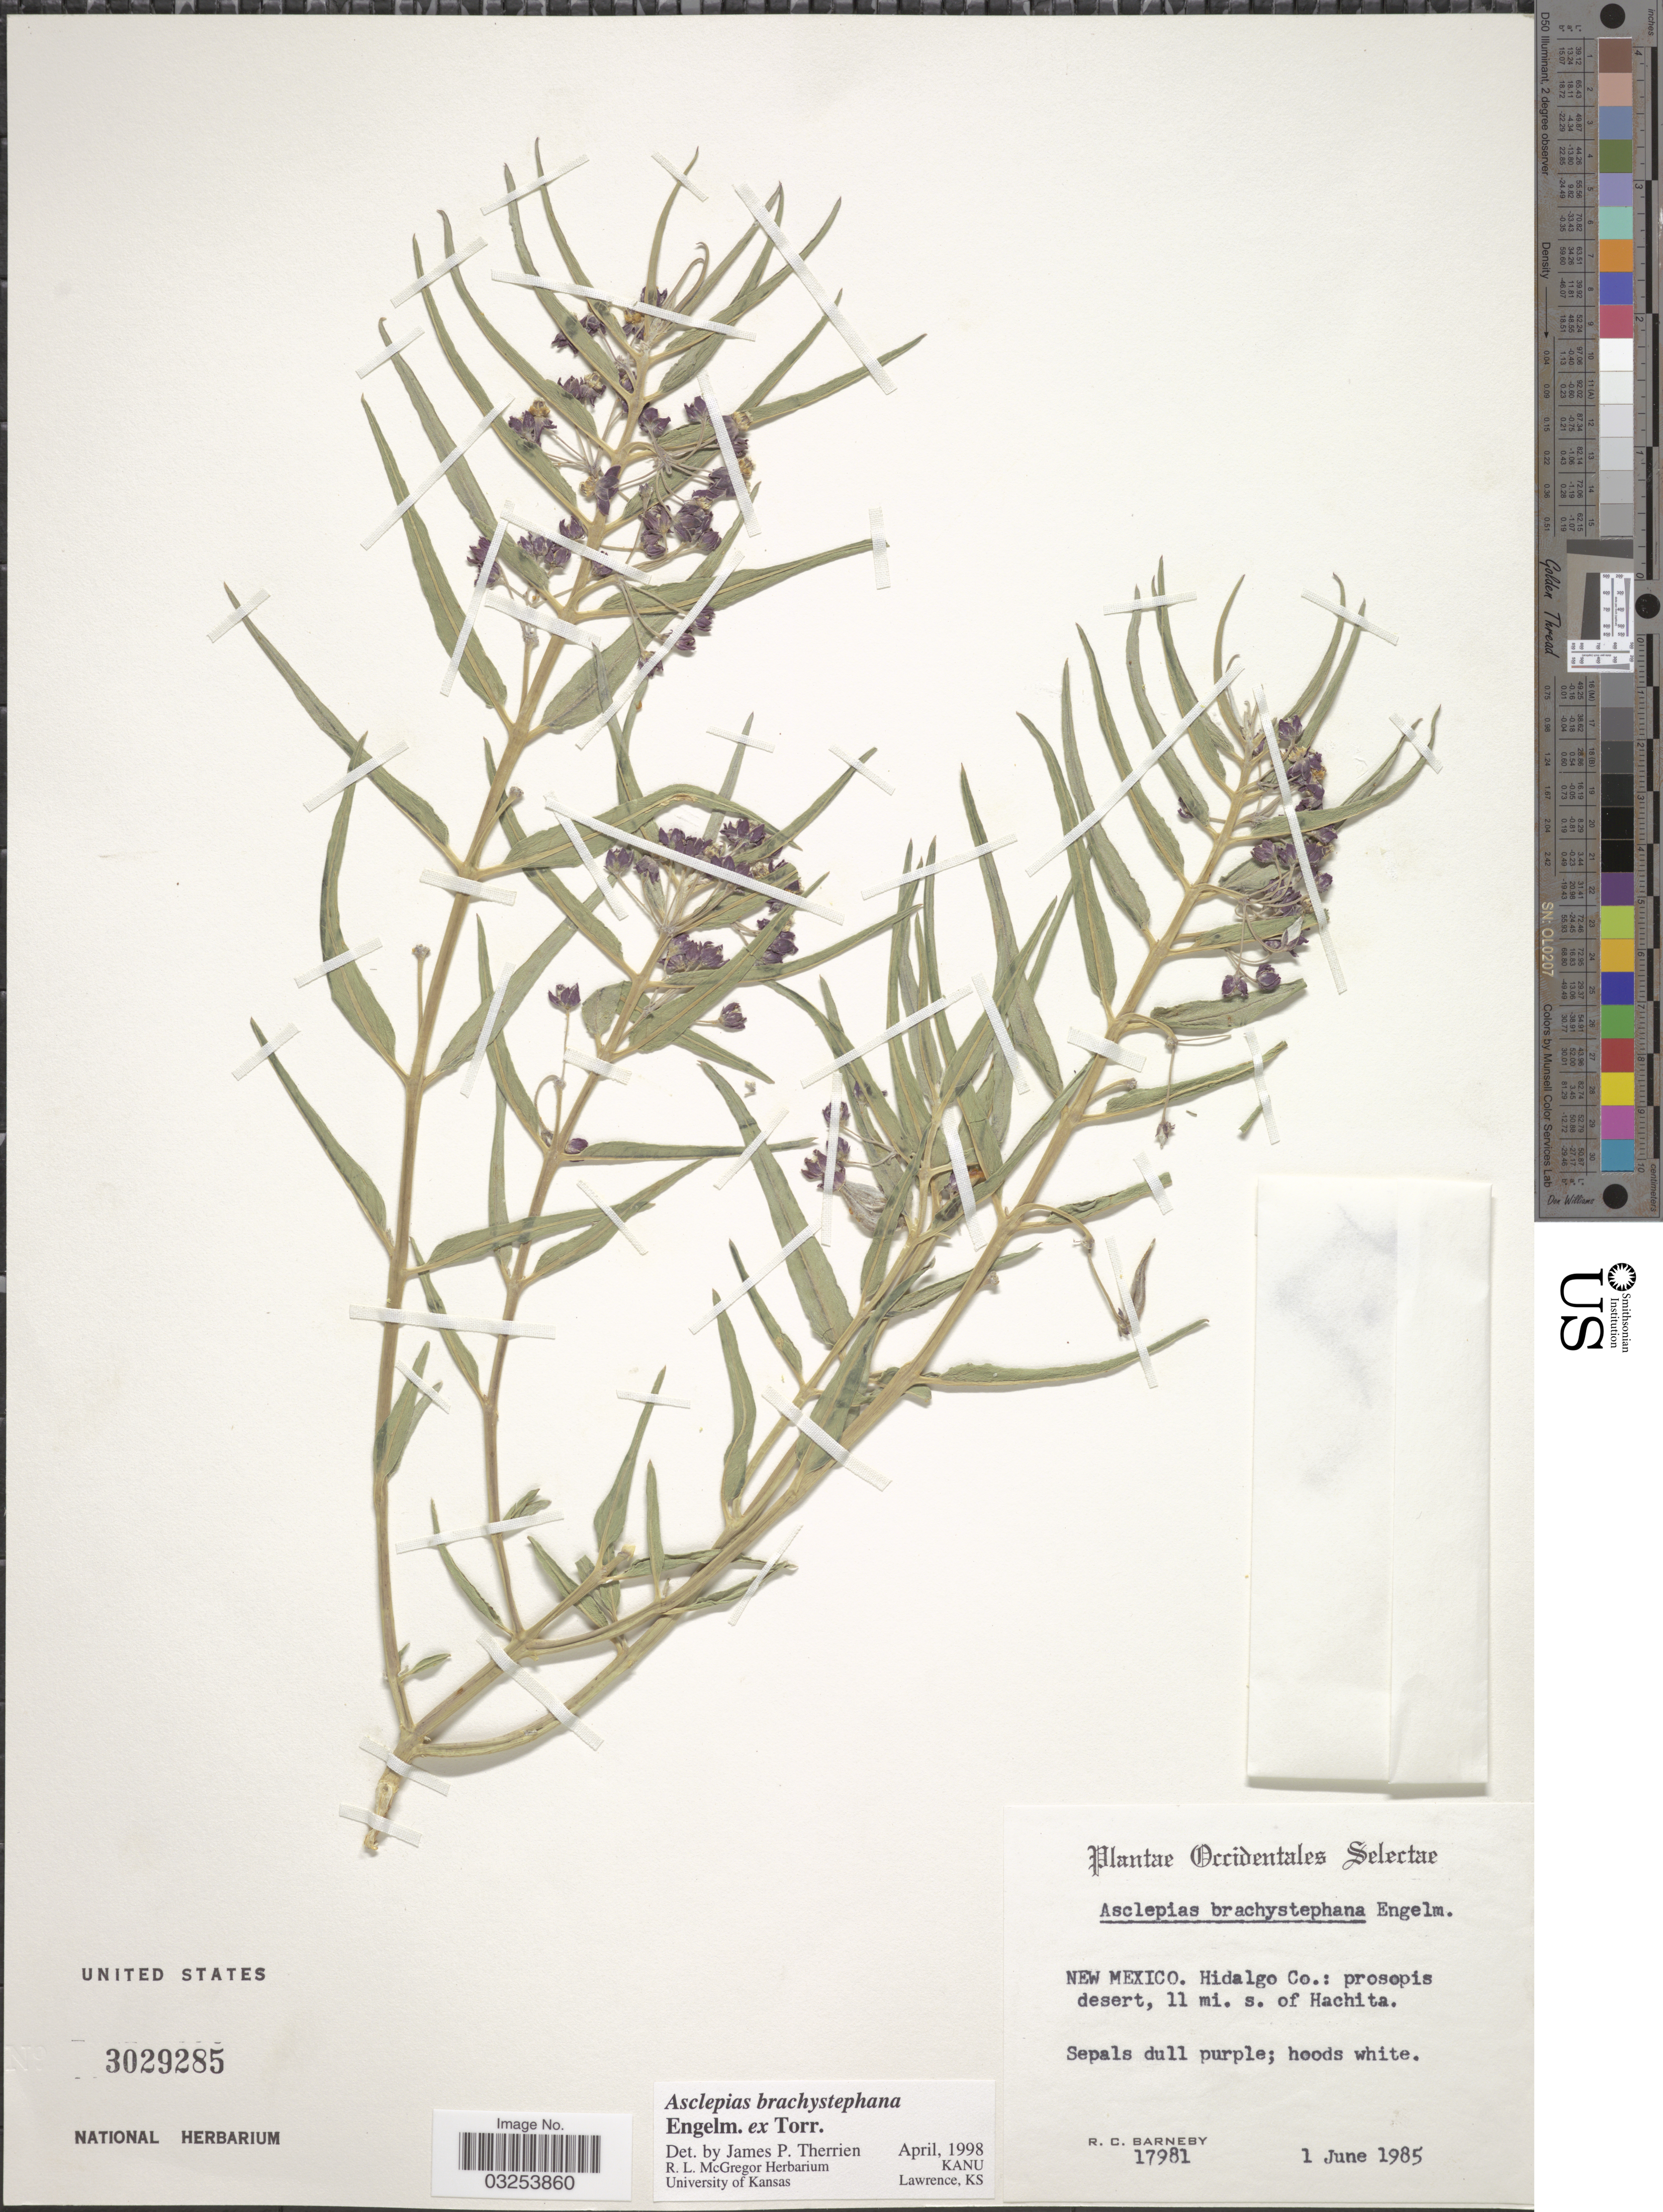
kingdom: Plantae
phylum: Tracheophyta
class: Magnoliopsida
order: Gentianales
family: Apocynaceae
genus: Asclepias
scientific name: Asclepias brachystephana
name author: Engelm. ex Torr.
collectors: R. C. Barneby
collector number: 17981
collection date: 1985-06-01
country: United States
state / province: New Mexico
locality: Hidalgo Co.: prosopis desert, 11 mi. s. of Hachita.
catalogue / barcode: US 3029285